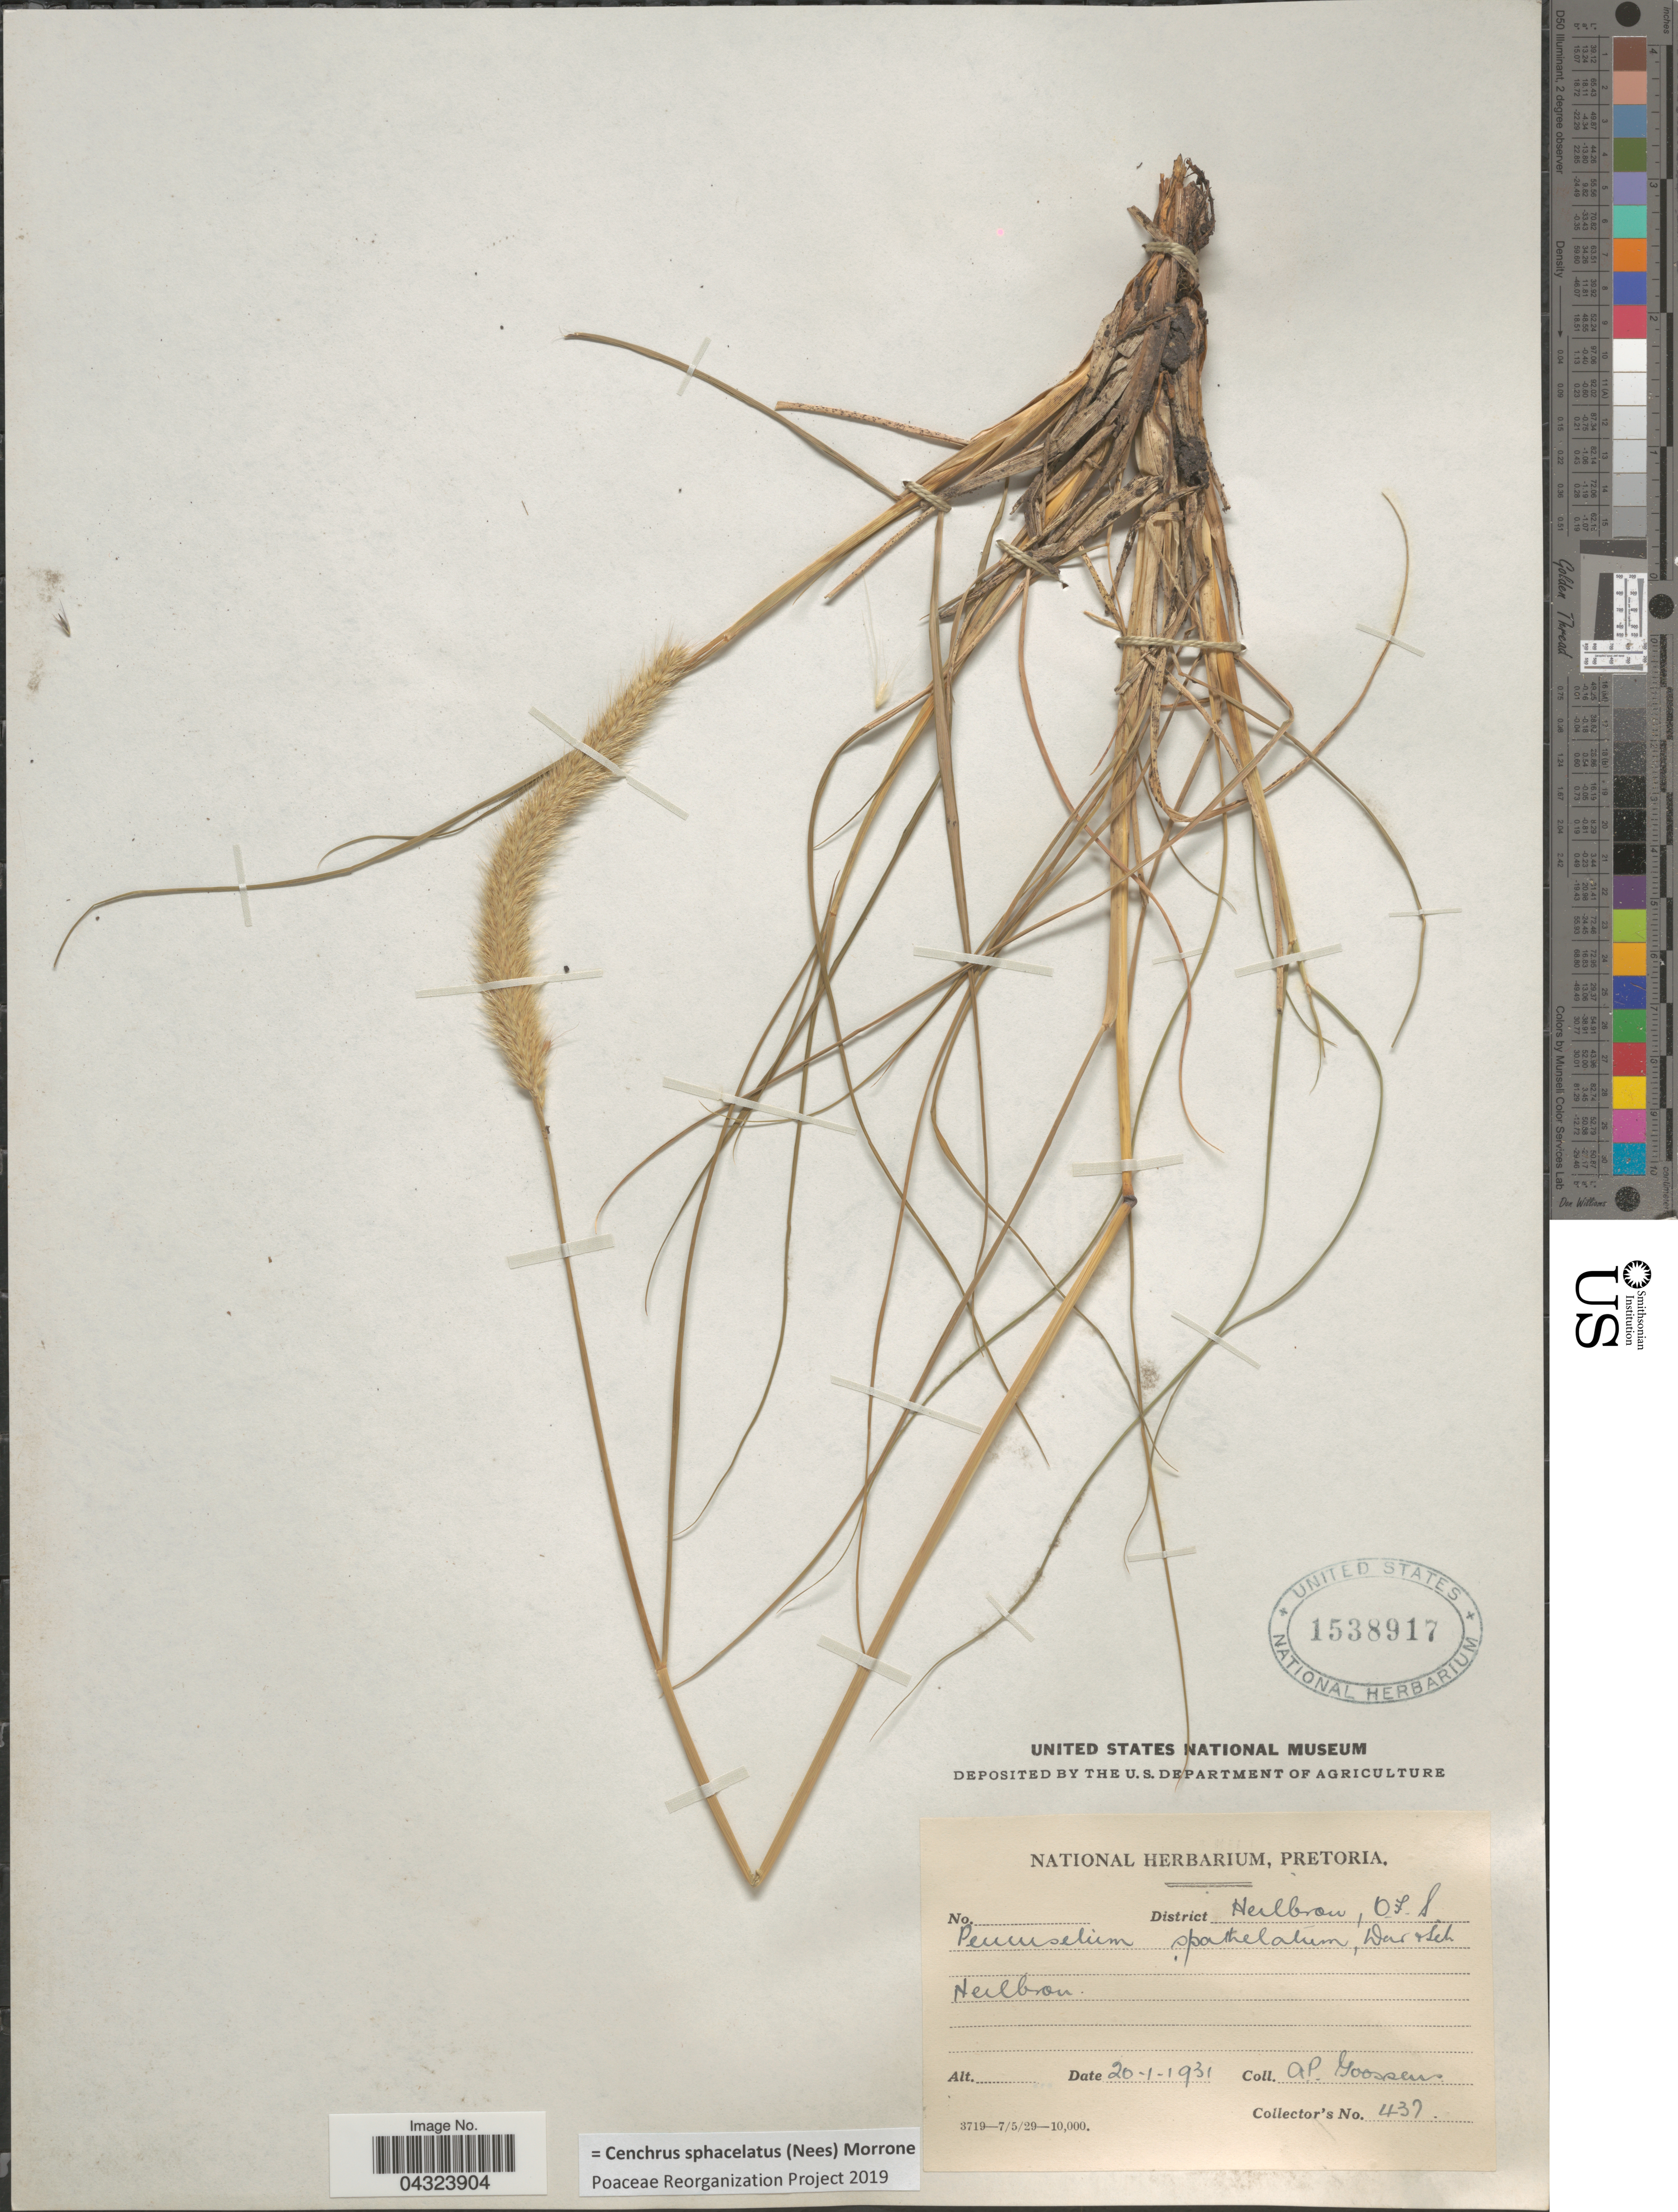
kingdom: Plantae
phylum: Tracheophyta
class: Liliopsida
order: Poales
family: Poaceae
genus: Cenchrus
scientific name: Cenchrus sphacelatus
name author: (Nees) Morrone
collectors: A. P. G. Goossens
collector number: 437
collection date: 1931-01-20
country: South Africa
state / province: Free State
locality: District Heilbron, O. F. S. Heilbron.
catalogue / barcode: US 1538917